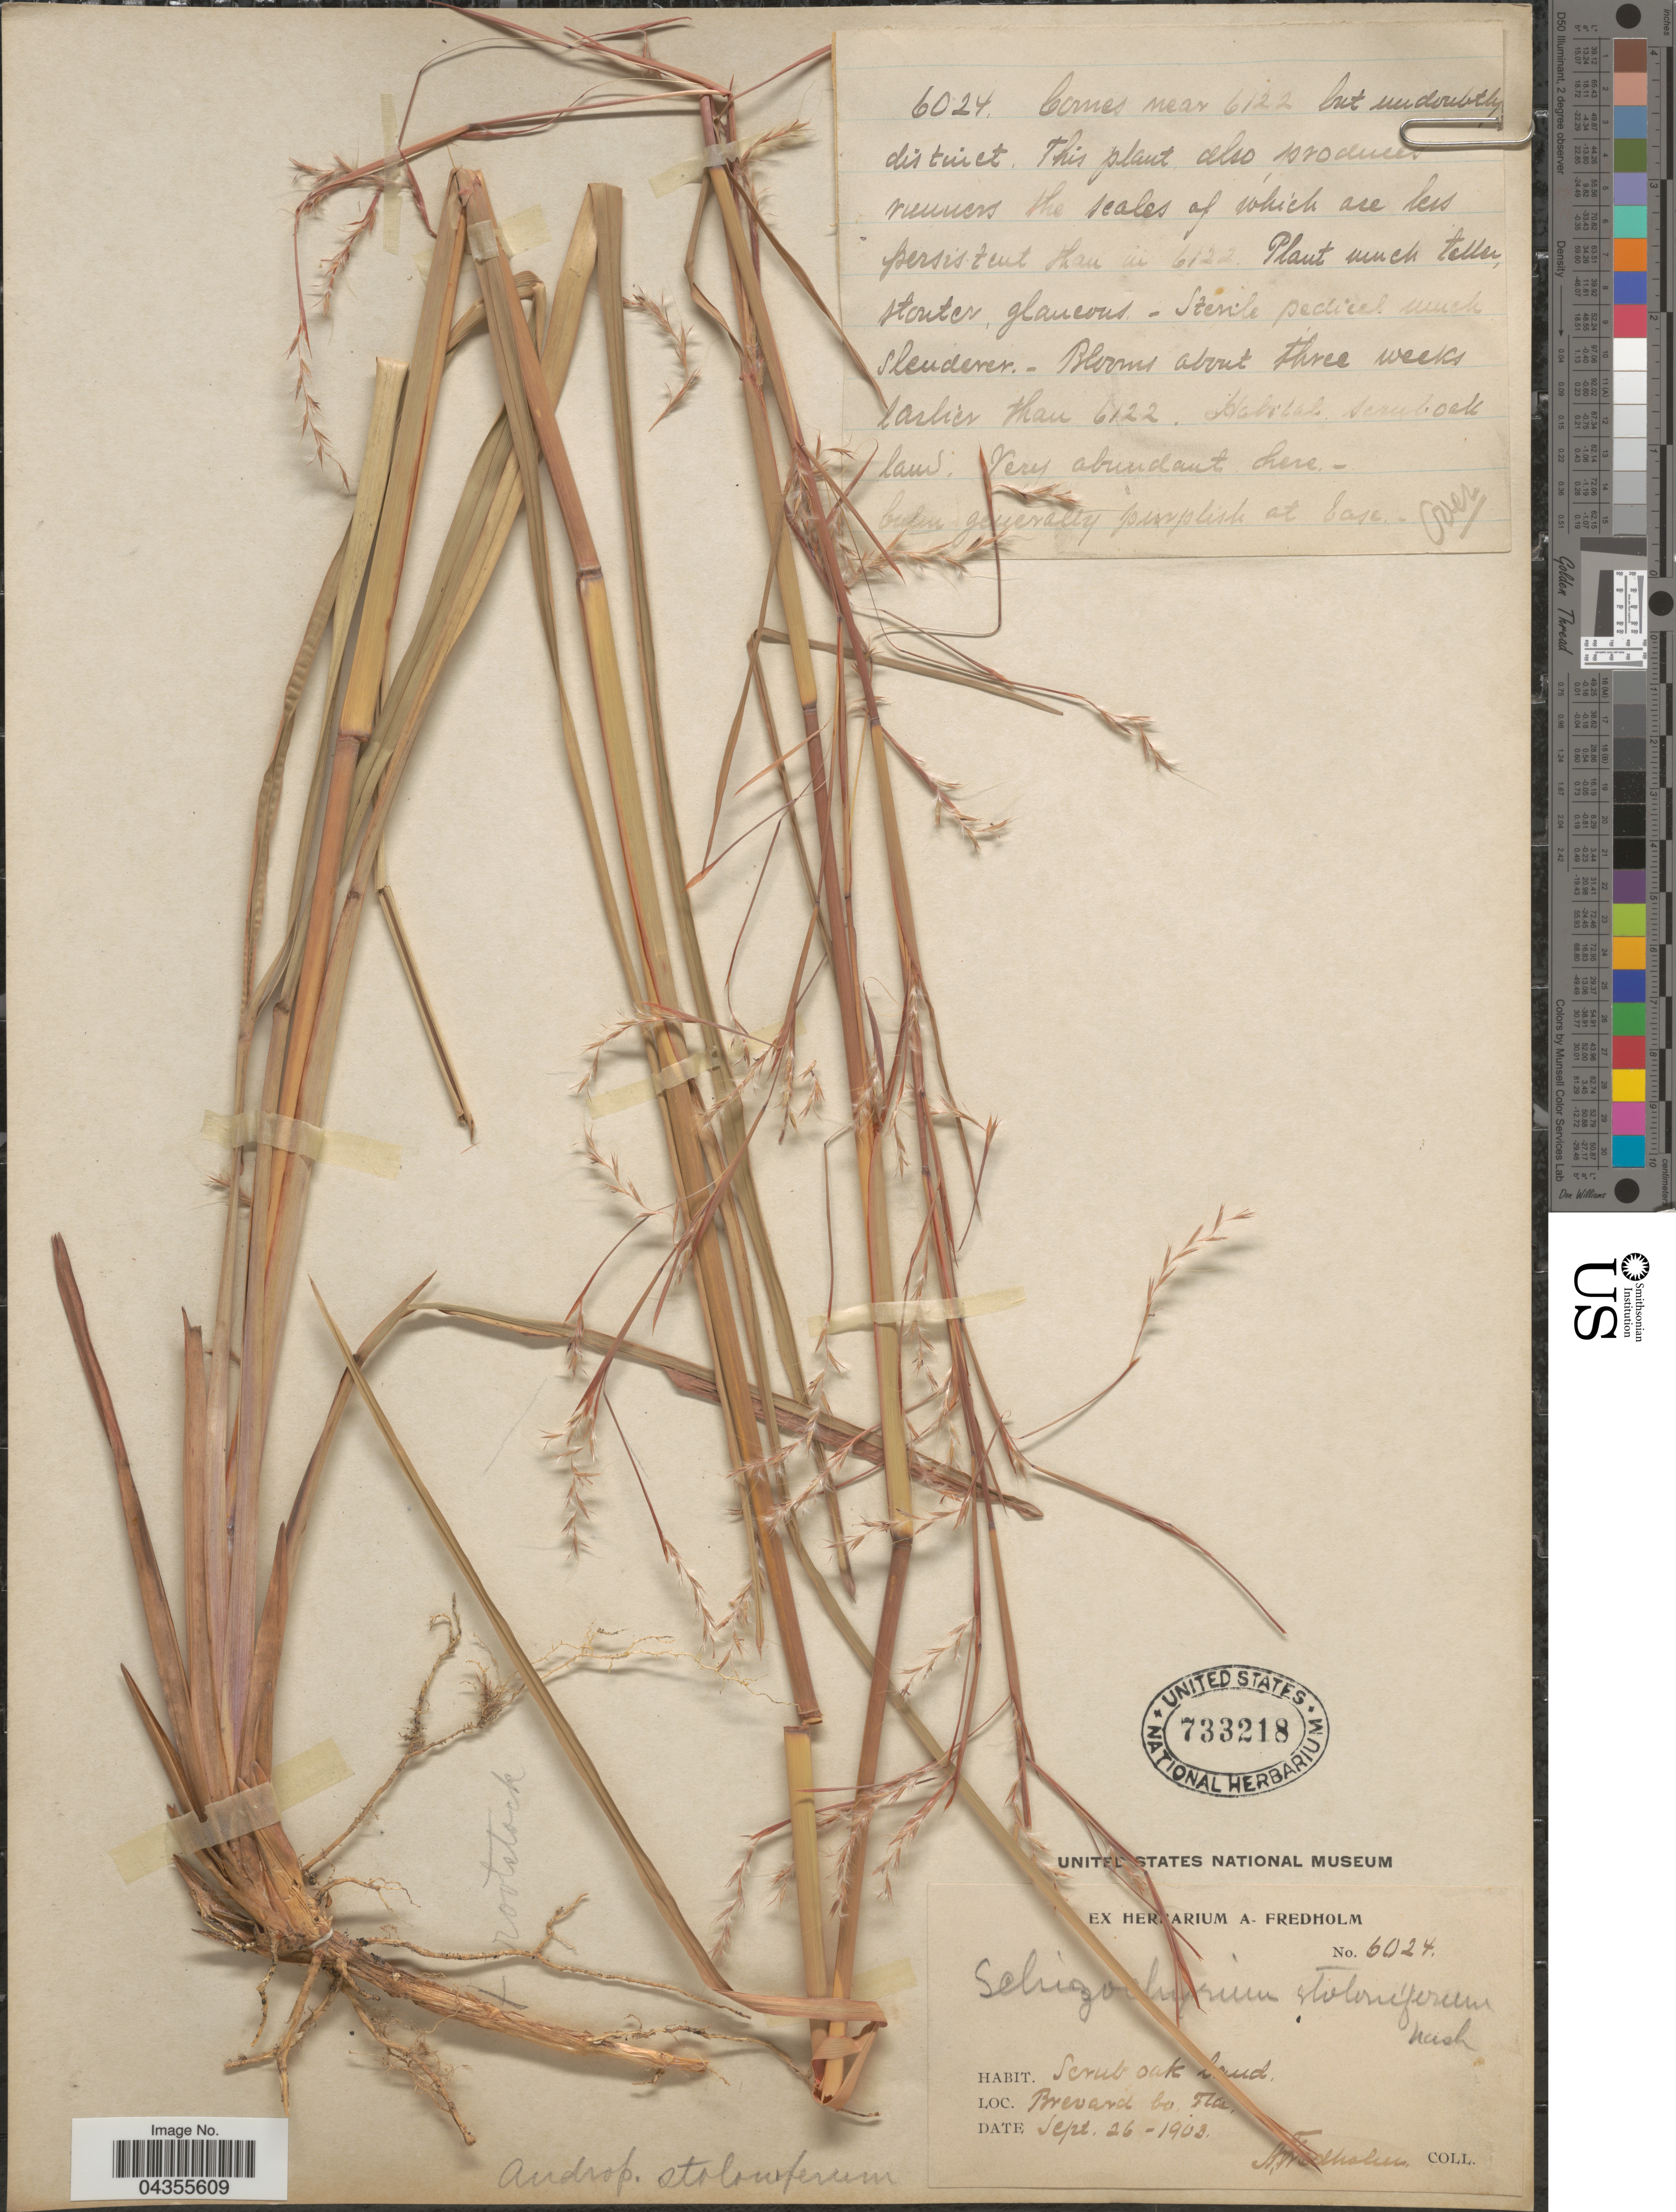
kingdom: Plantae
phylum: Tracheophyta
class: Liliopsida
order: Poales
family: Poaceae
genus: Schizachyrium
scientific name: Schizachyrium scoparium var. stoloniferum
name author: (Nash) Wipff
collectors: A. Fredholm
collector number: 6024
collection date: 1903-09-26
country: United States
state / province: Florida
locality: Brevard Co.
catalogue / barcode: US 733218